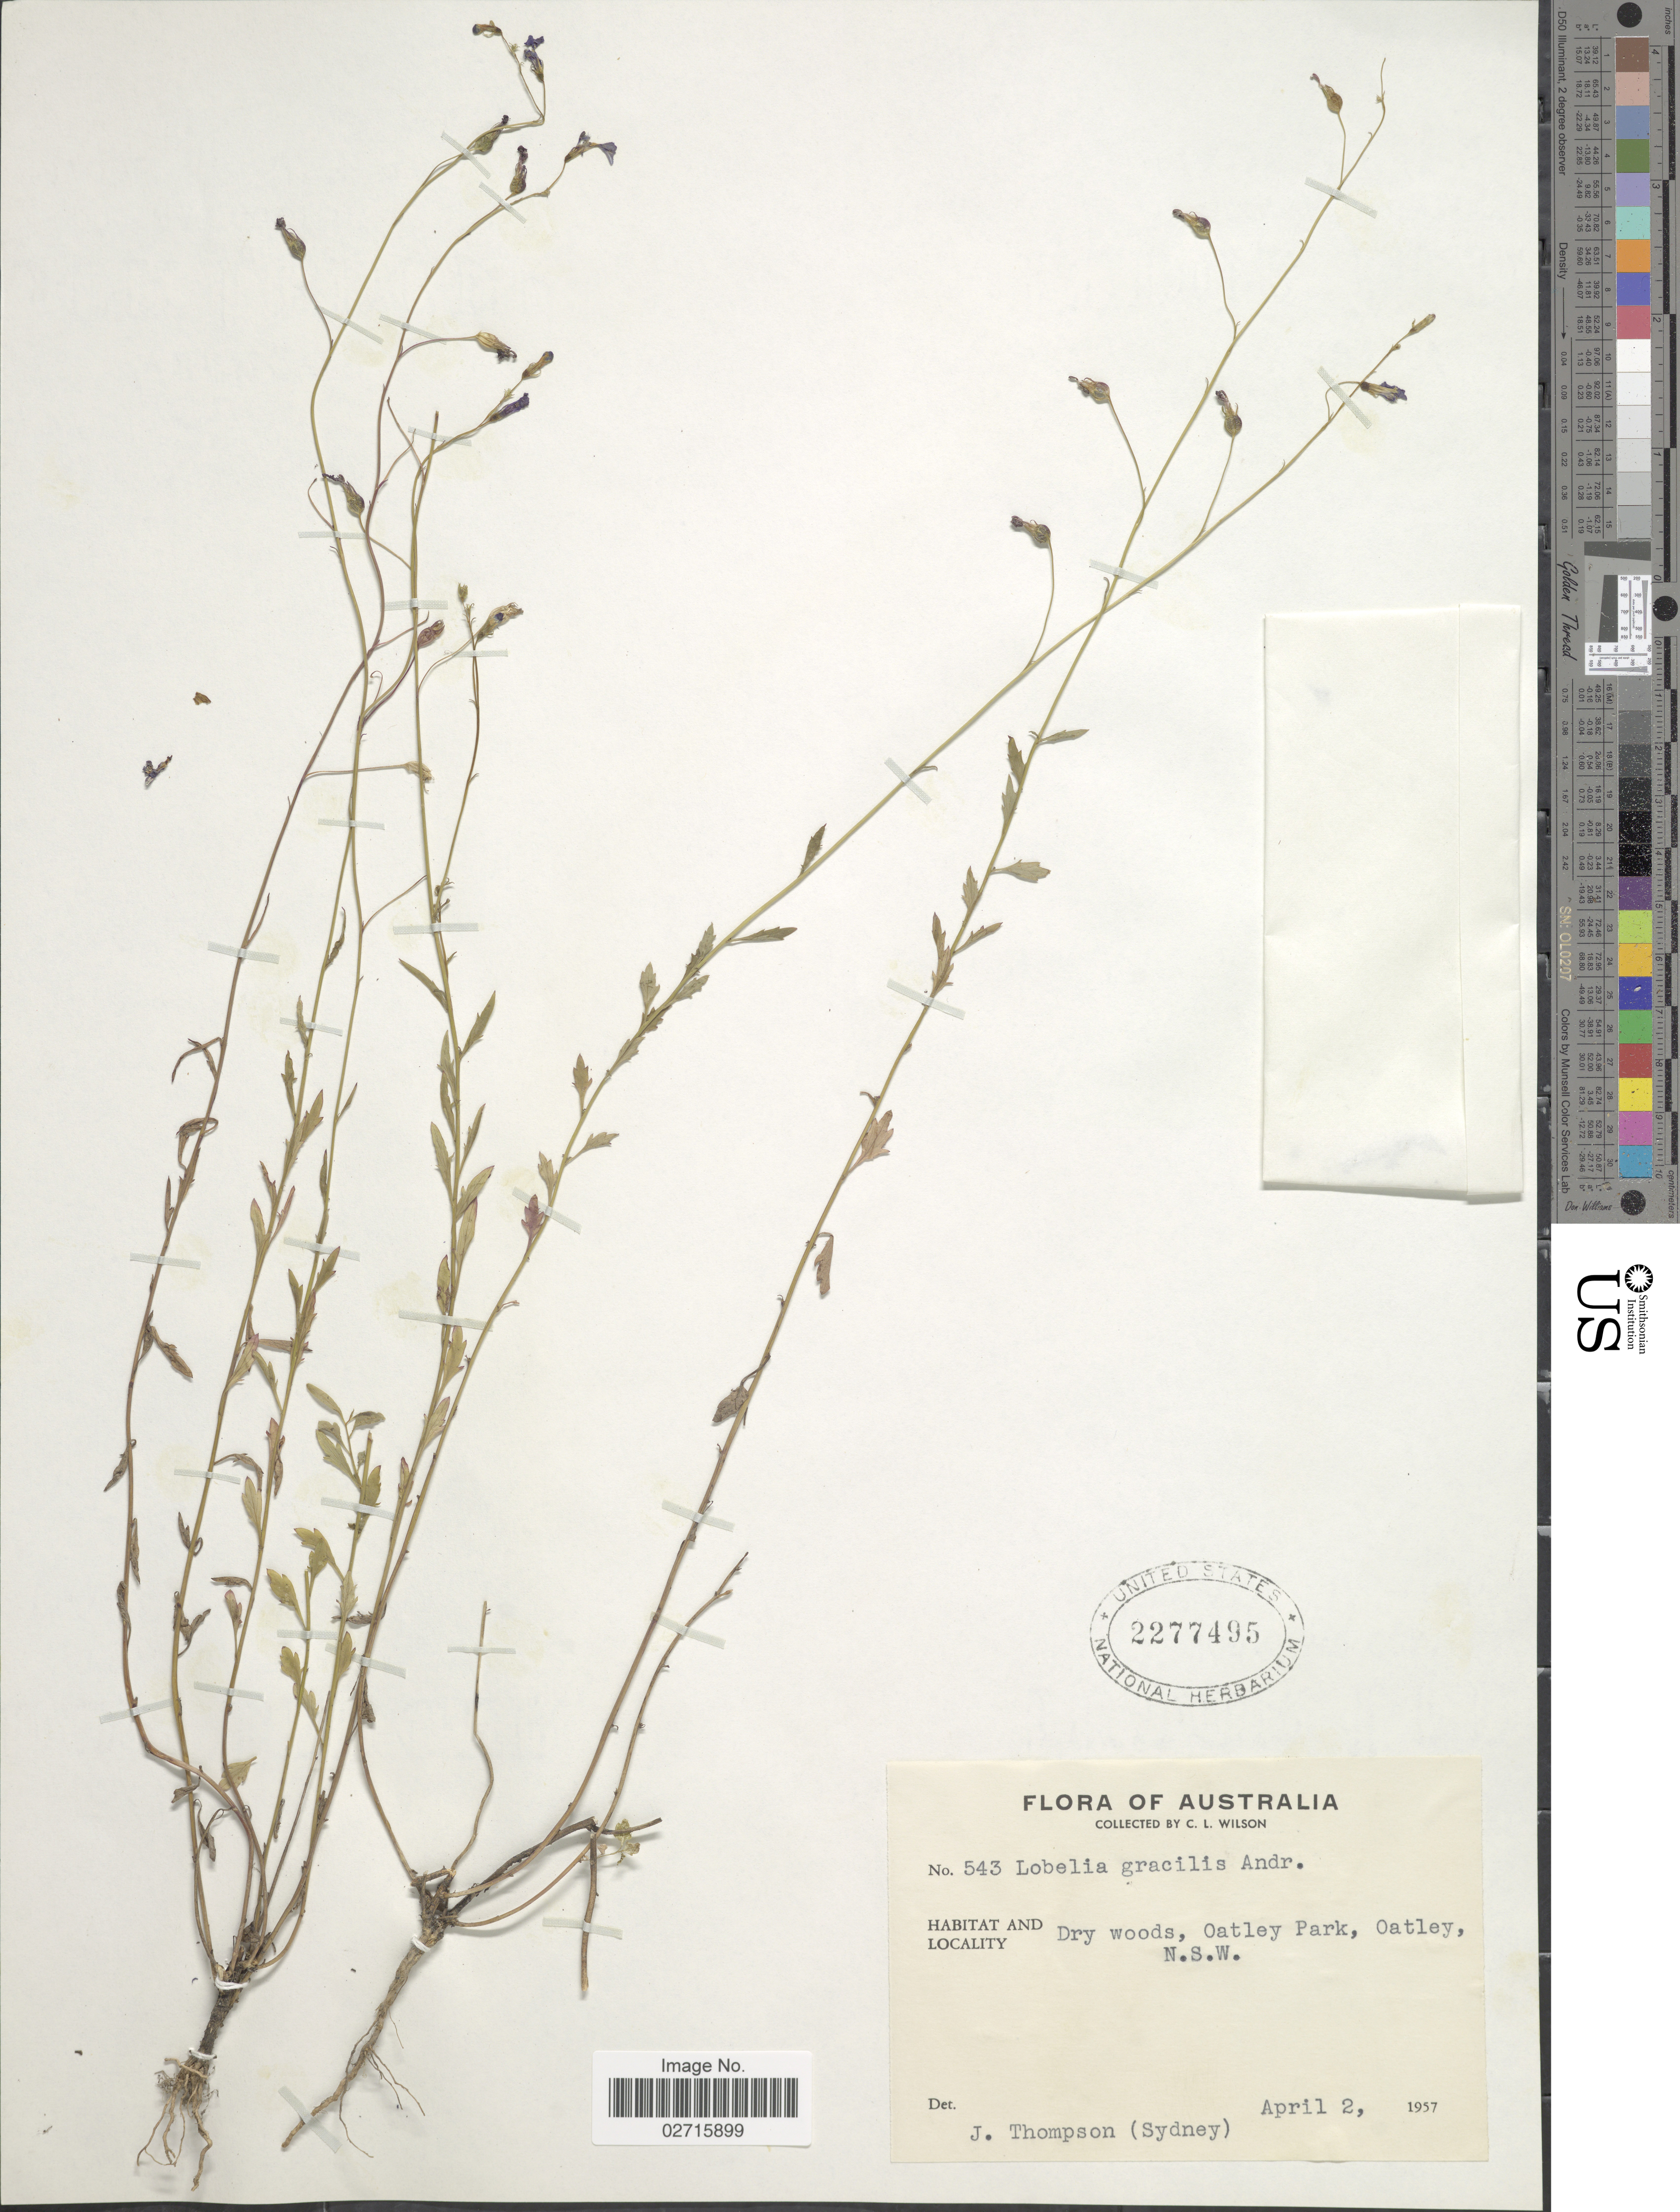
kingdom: Plantae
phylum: Tracheophyta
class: Magnoliopsida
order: Asterales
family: Campanulaceae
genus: Lobelia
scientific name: Lobelia gracilis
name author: Andrews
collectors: C. L. Wilson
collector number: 543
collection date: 1957-04-02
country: Australia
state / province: New South Wales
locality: Dry woods, Oatley Park, Oatley.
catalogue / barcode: US 2277495